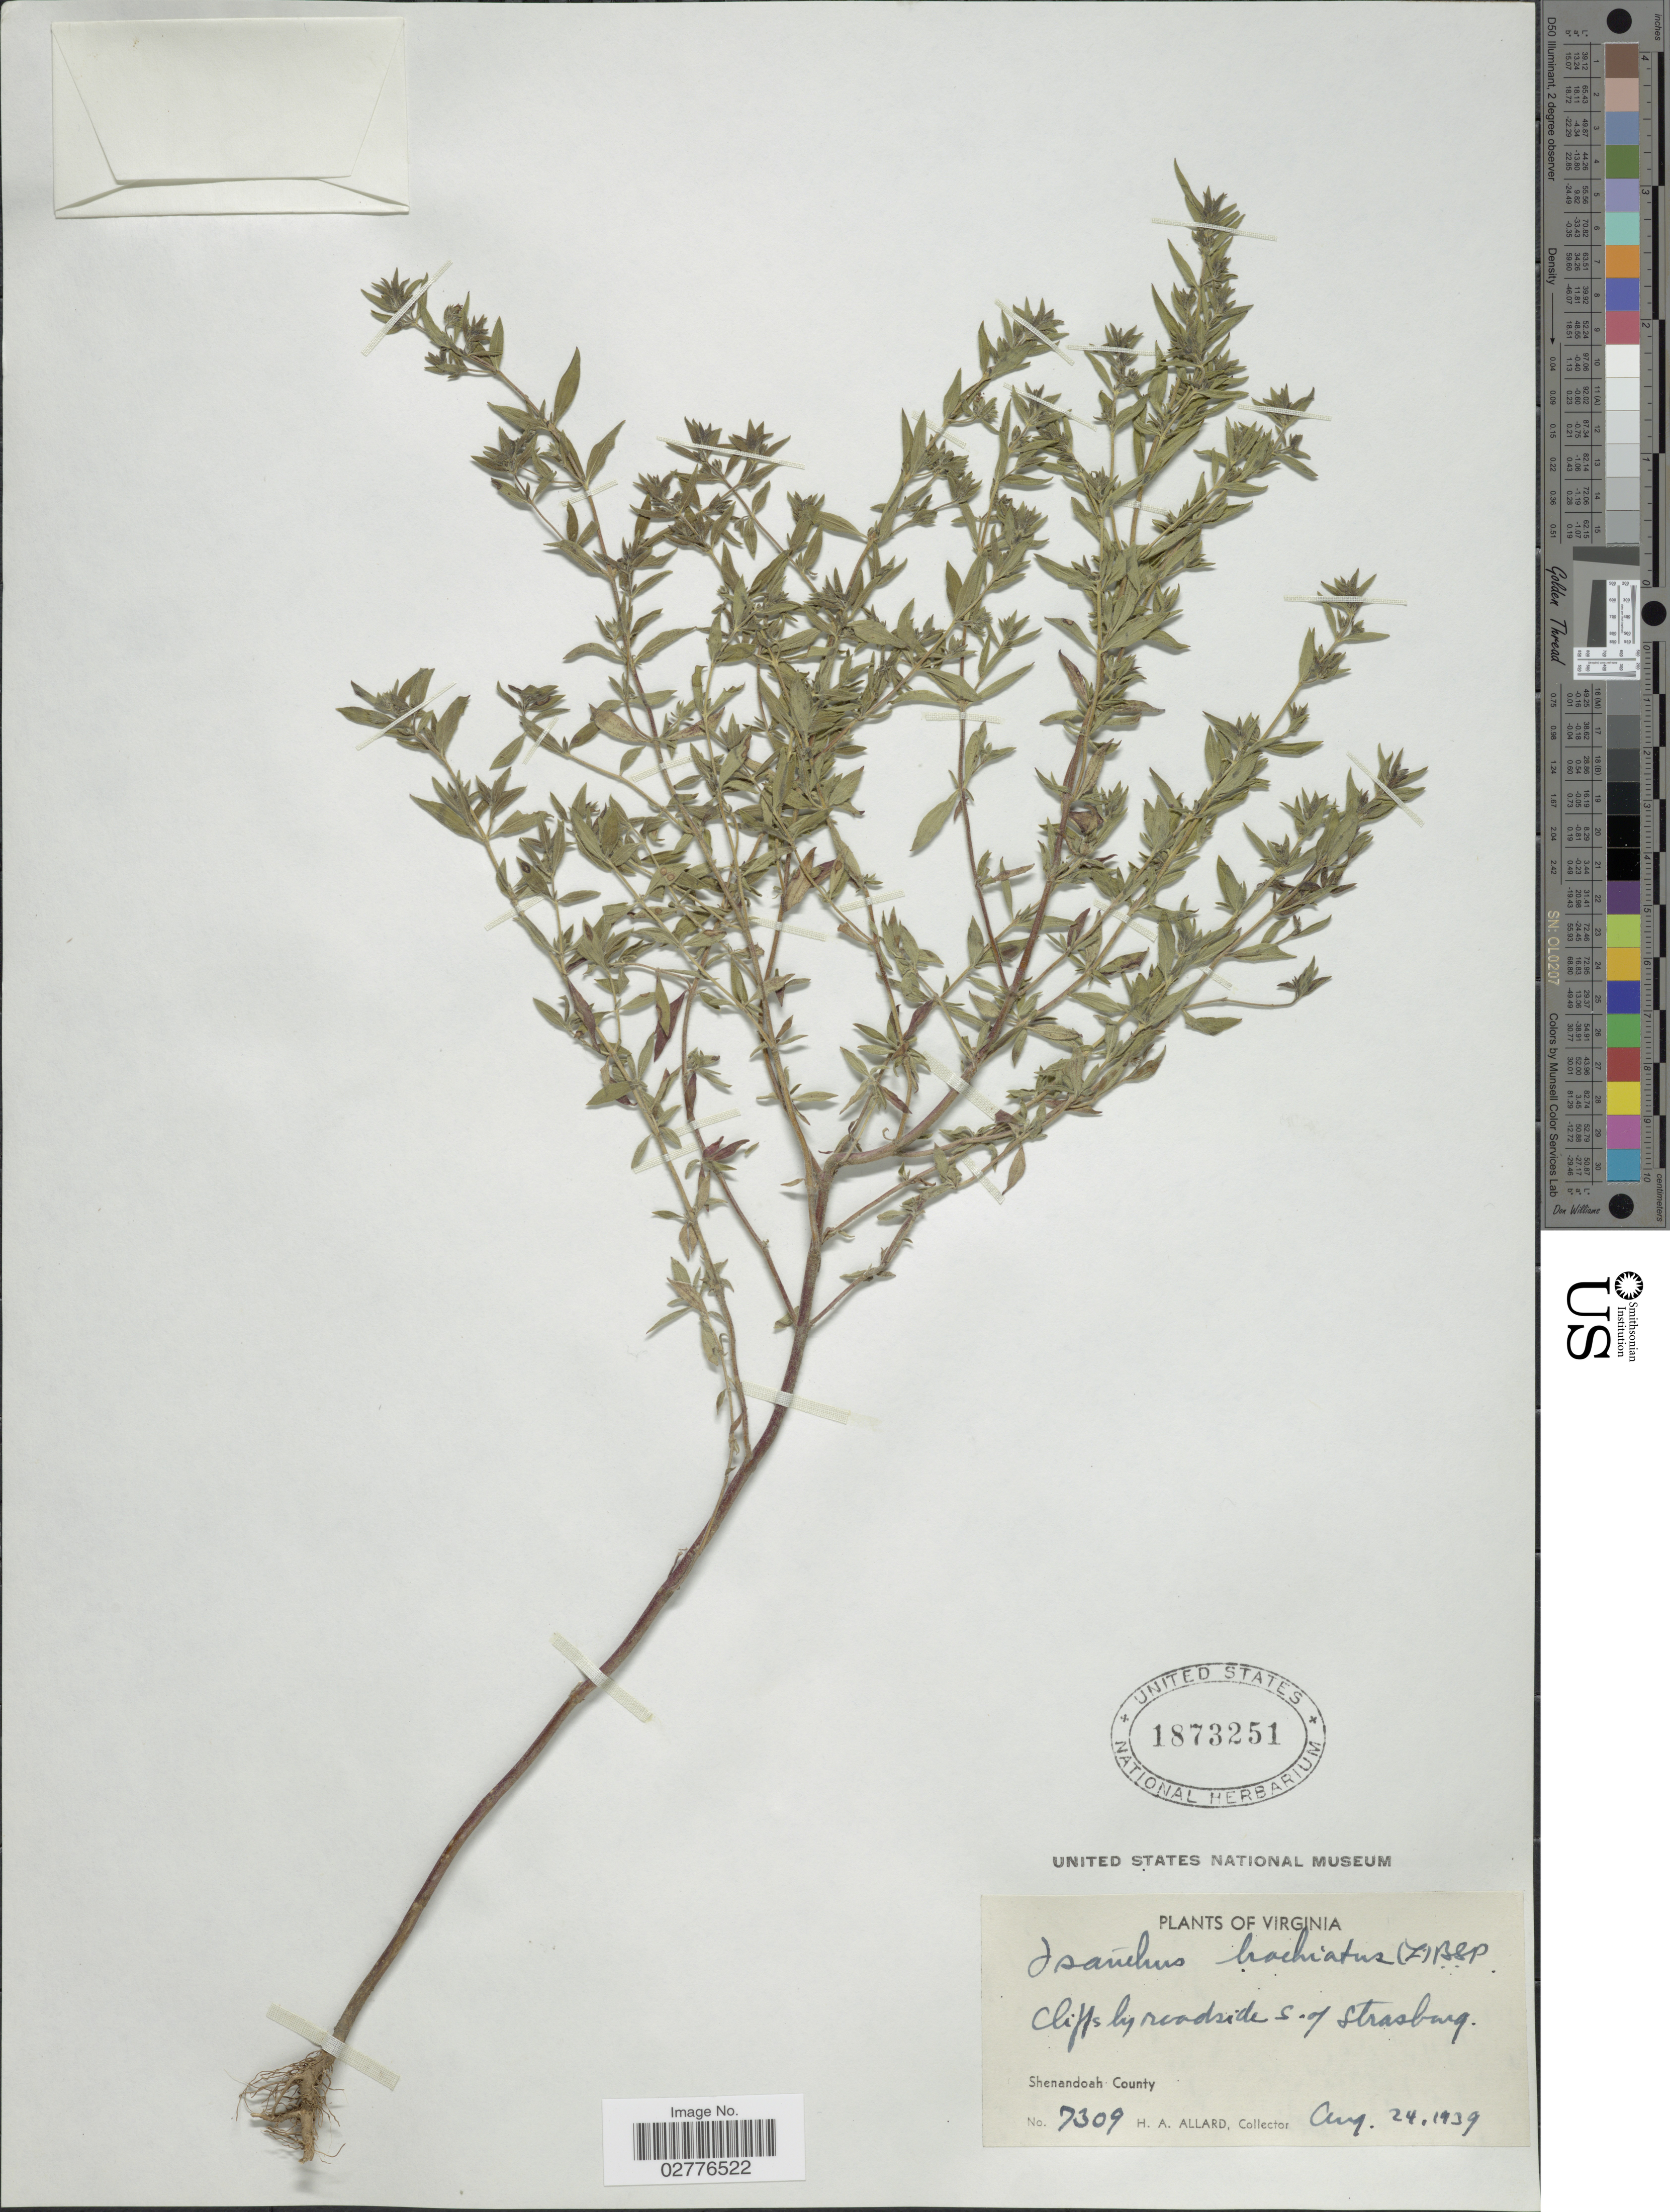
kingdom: Plantae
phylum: Tracheophyta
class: Magnoliopsida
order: Lamiales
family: Lamiaceae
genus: Trichostema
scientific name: Trichostema brachiatum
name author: L.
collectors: H. A. Allard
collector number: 7309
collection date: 1939-08-24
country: United States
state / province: Virginia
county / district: Shenandoah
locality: Cliffs by roadside S. of Strasburg. Shenandoah County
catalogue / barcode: US 1873251